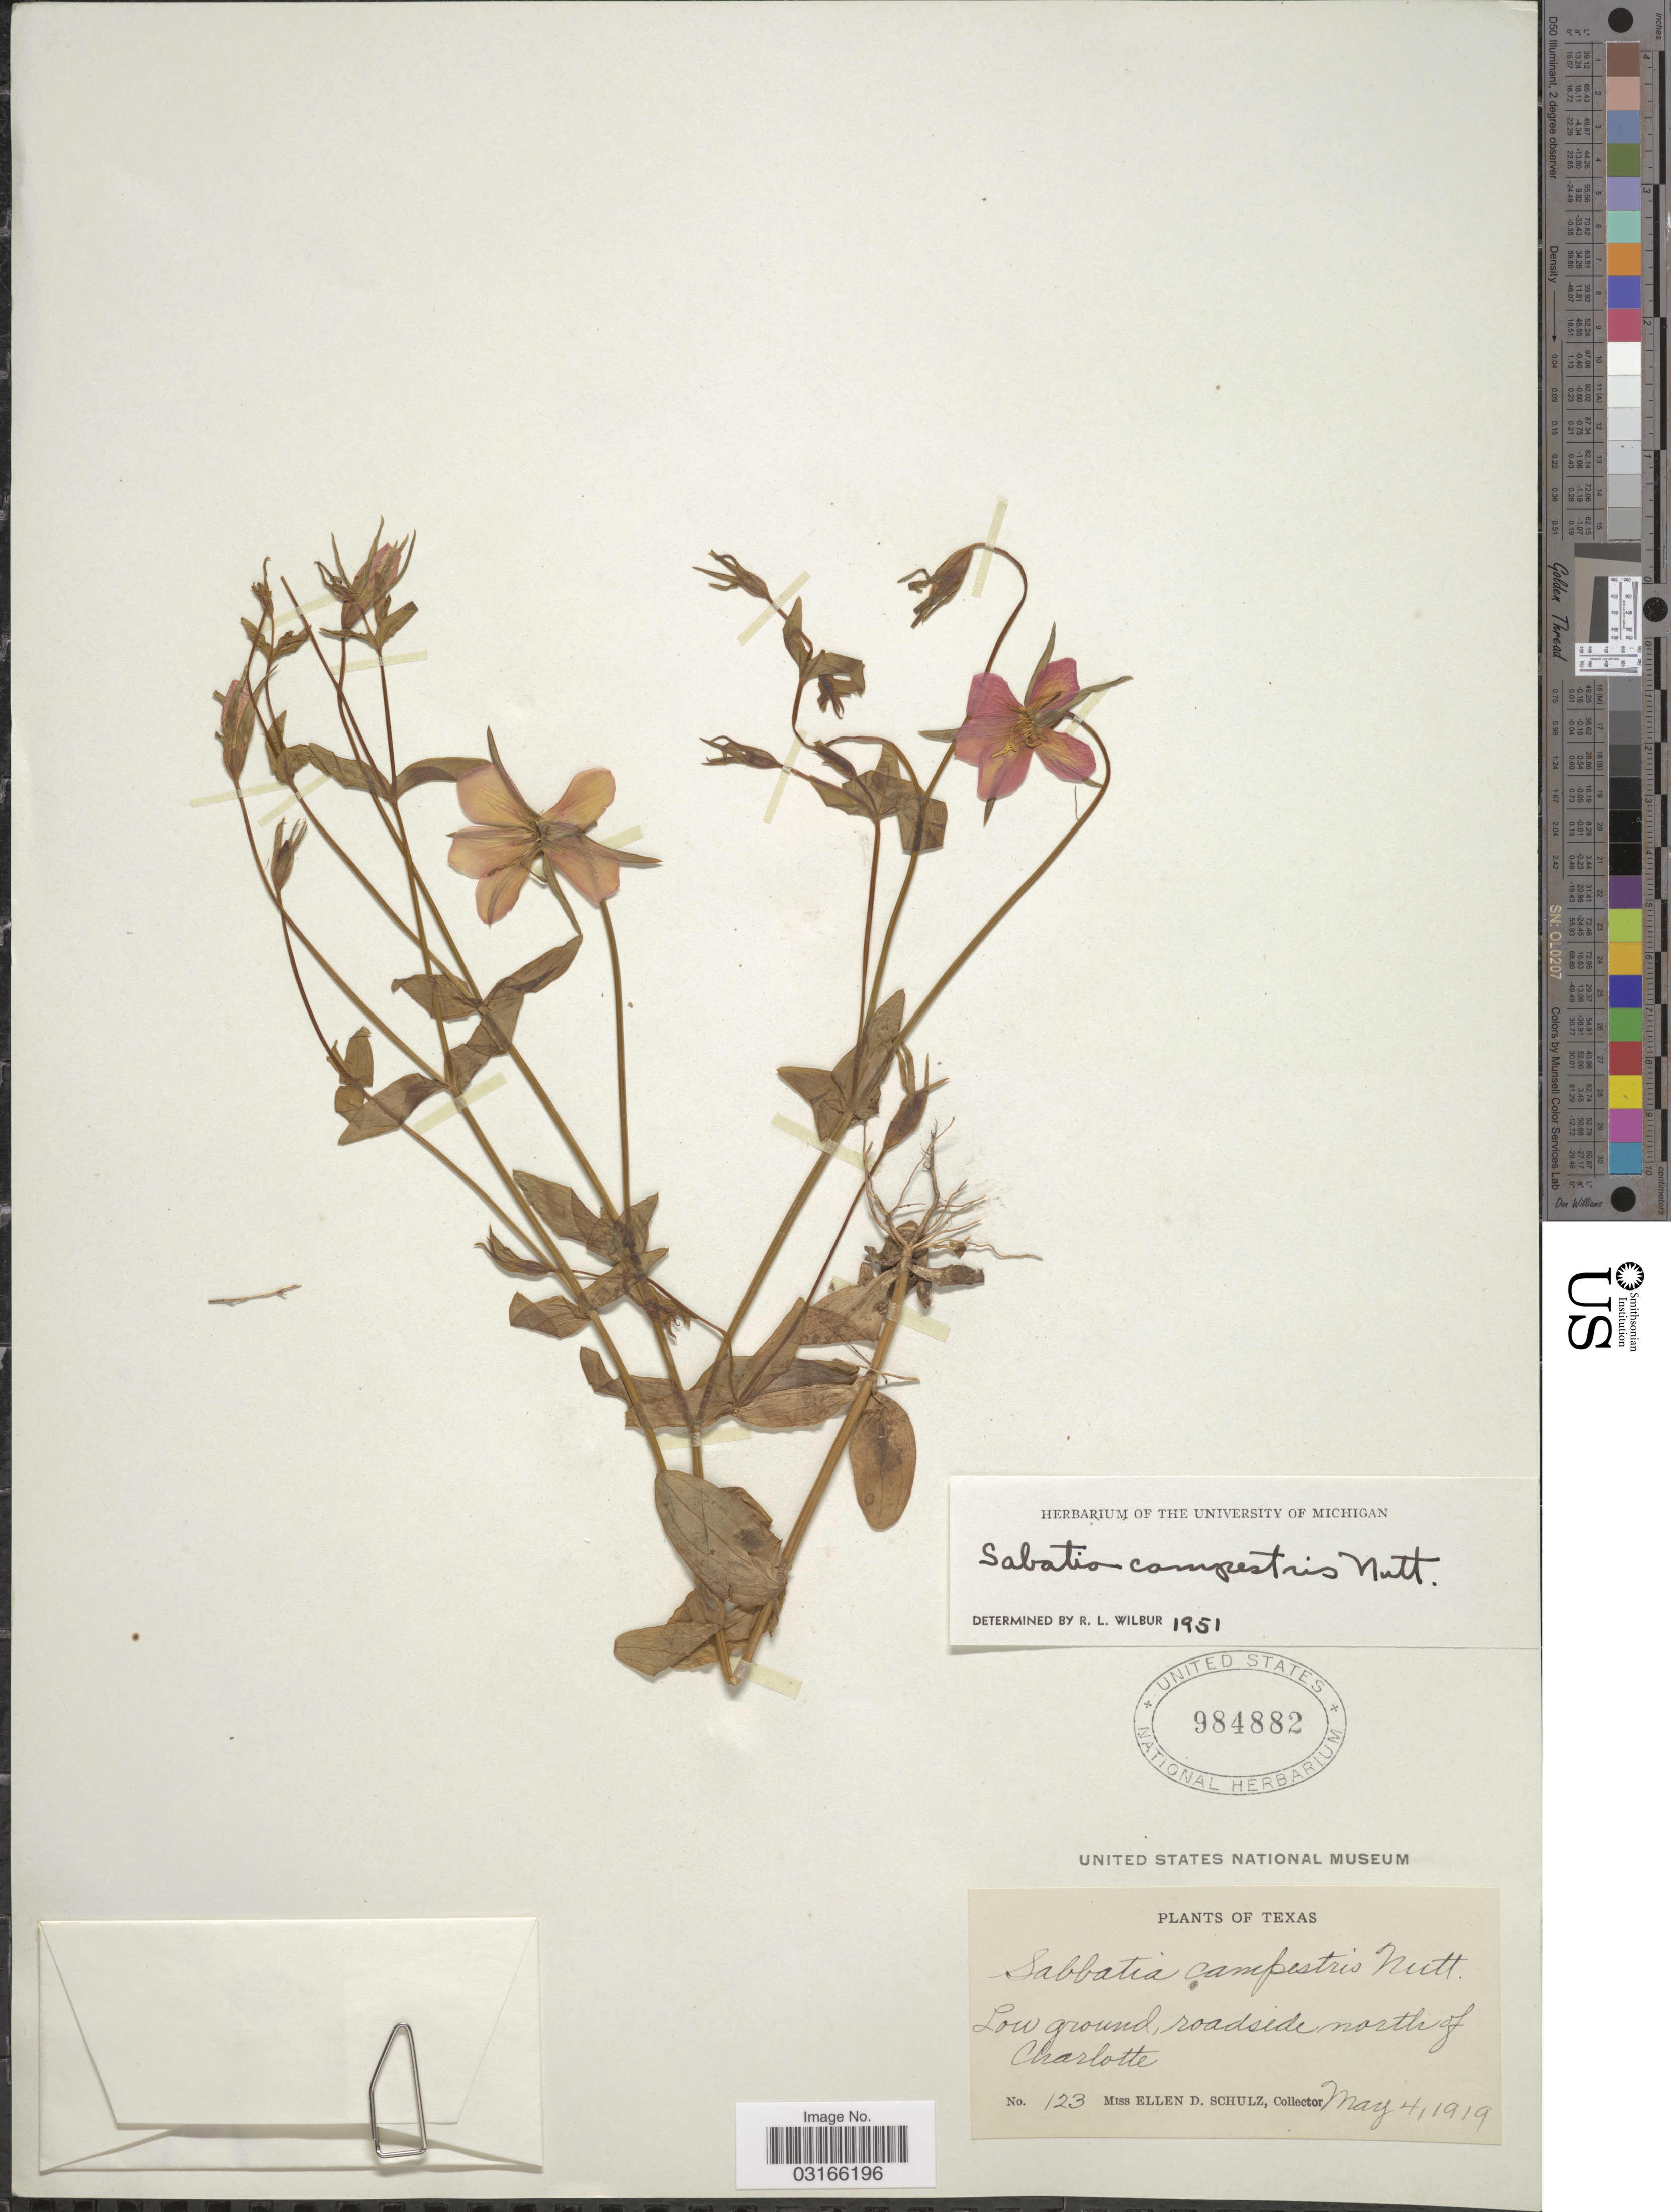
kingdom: Plantae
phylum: Tracheophyta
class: Magnoliopsida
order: Gentianales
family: Gentianaceae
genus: Sabatia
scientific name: Sabatia campestris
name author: Nutt.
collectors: E. D. Schulz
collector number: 123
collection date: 1919-05-04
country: United States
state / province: Texas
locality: Low ground, roadside north of Charlotte.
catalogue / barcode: US 984882